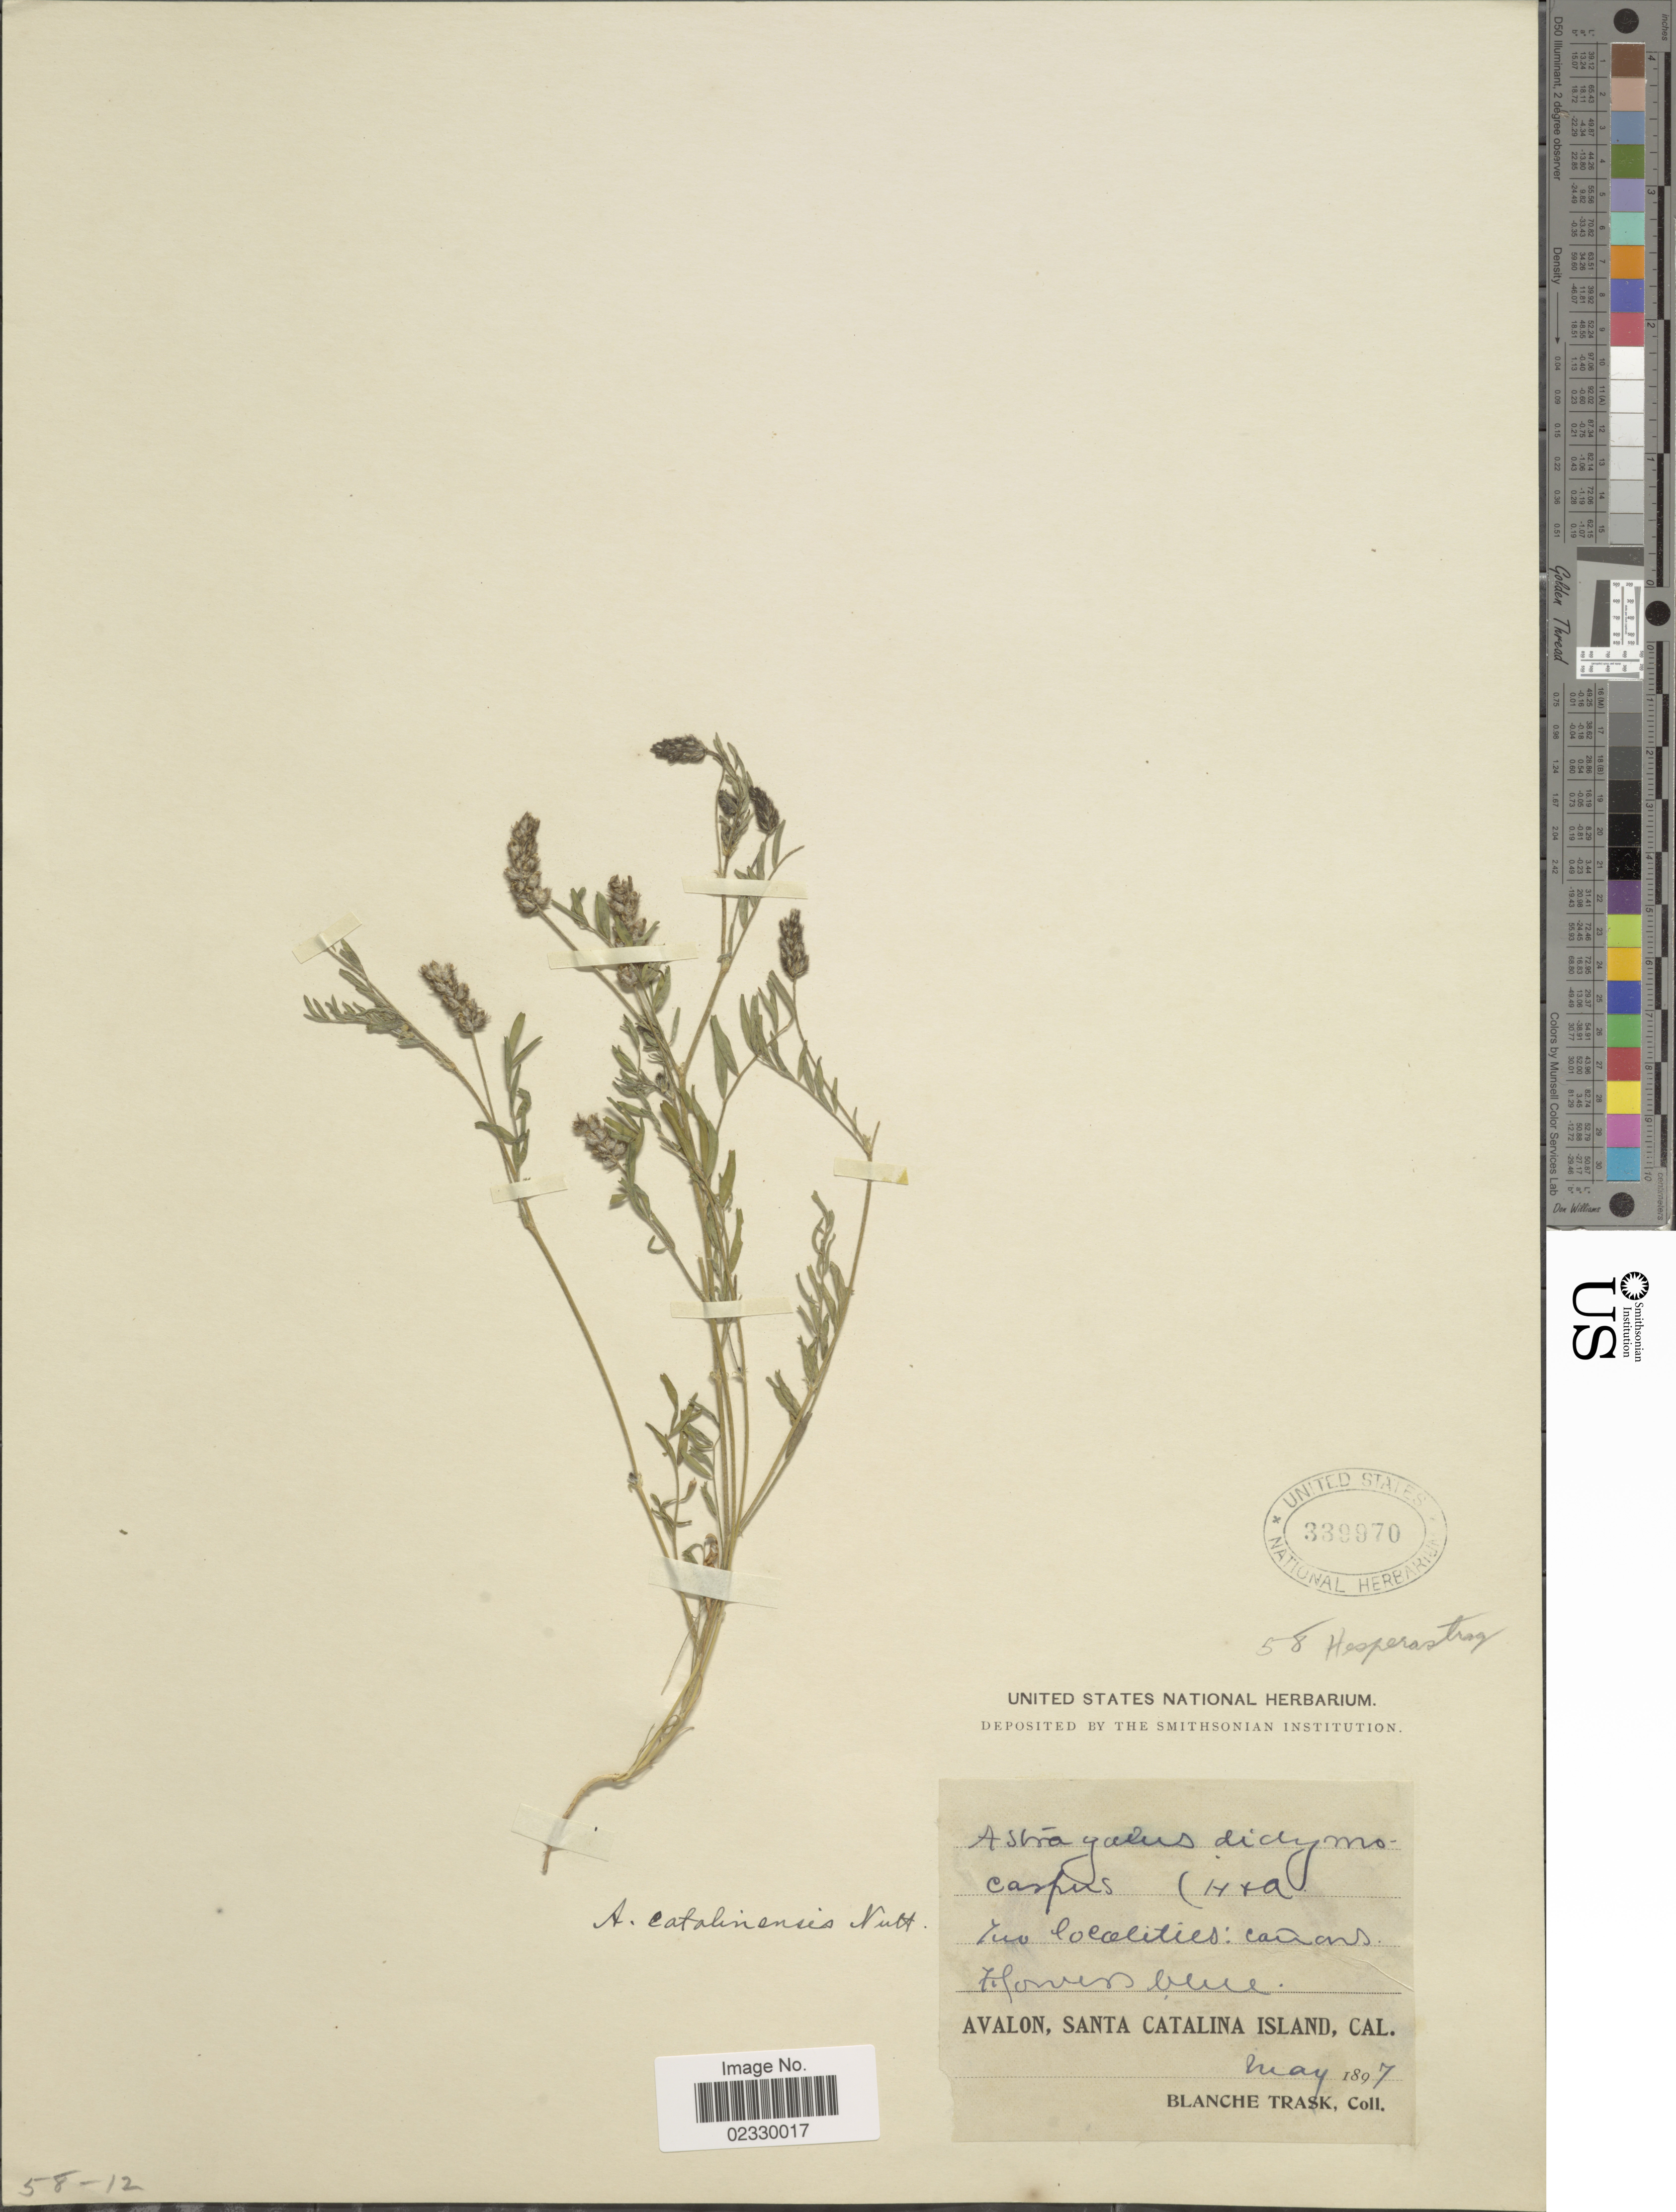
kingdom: Plantae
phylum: Tracheophyta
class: Magnoliopsida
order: Fabales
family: Fabaceae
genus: Astragalus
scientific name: Astragalus catalinensis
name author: Nutt.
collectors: B. Trask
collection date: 1897-05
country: United States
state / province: California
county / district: Los Angeles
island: Santa Catalina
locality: Avalon, Santa Catalina Island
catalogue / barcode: US 339970